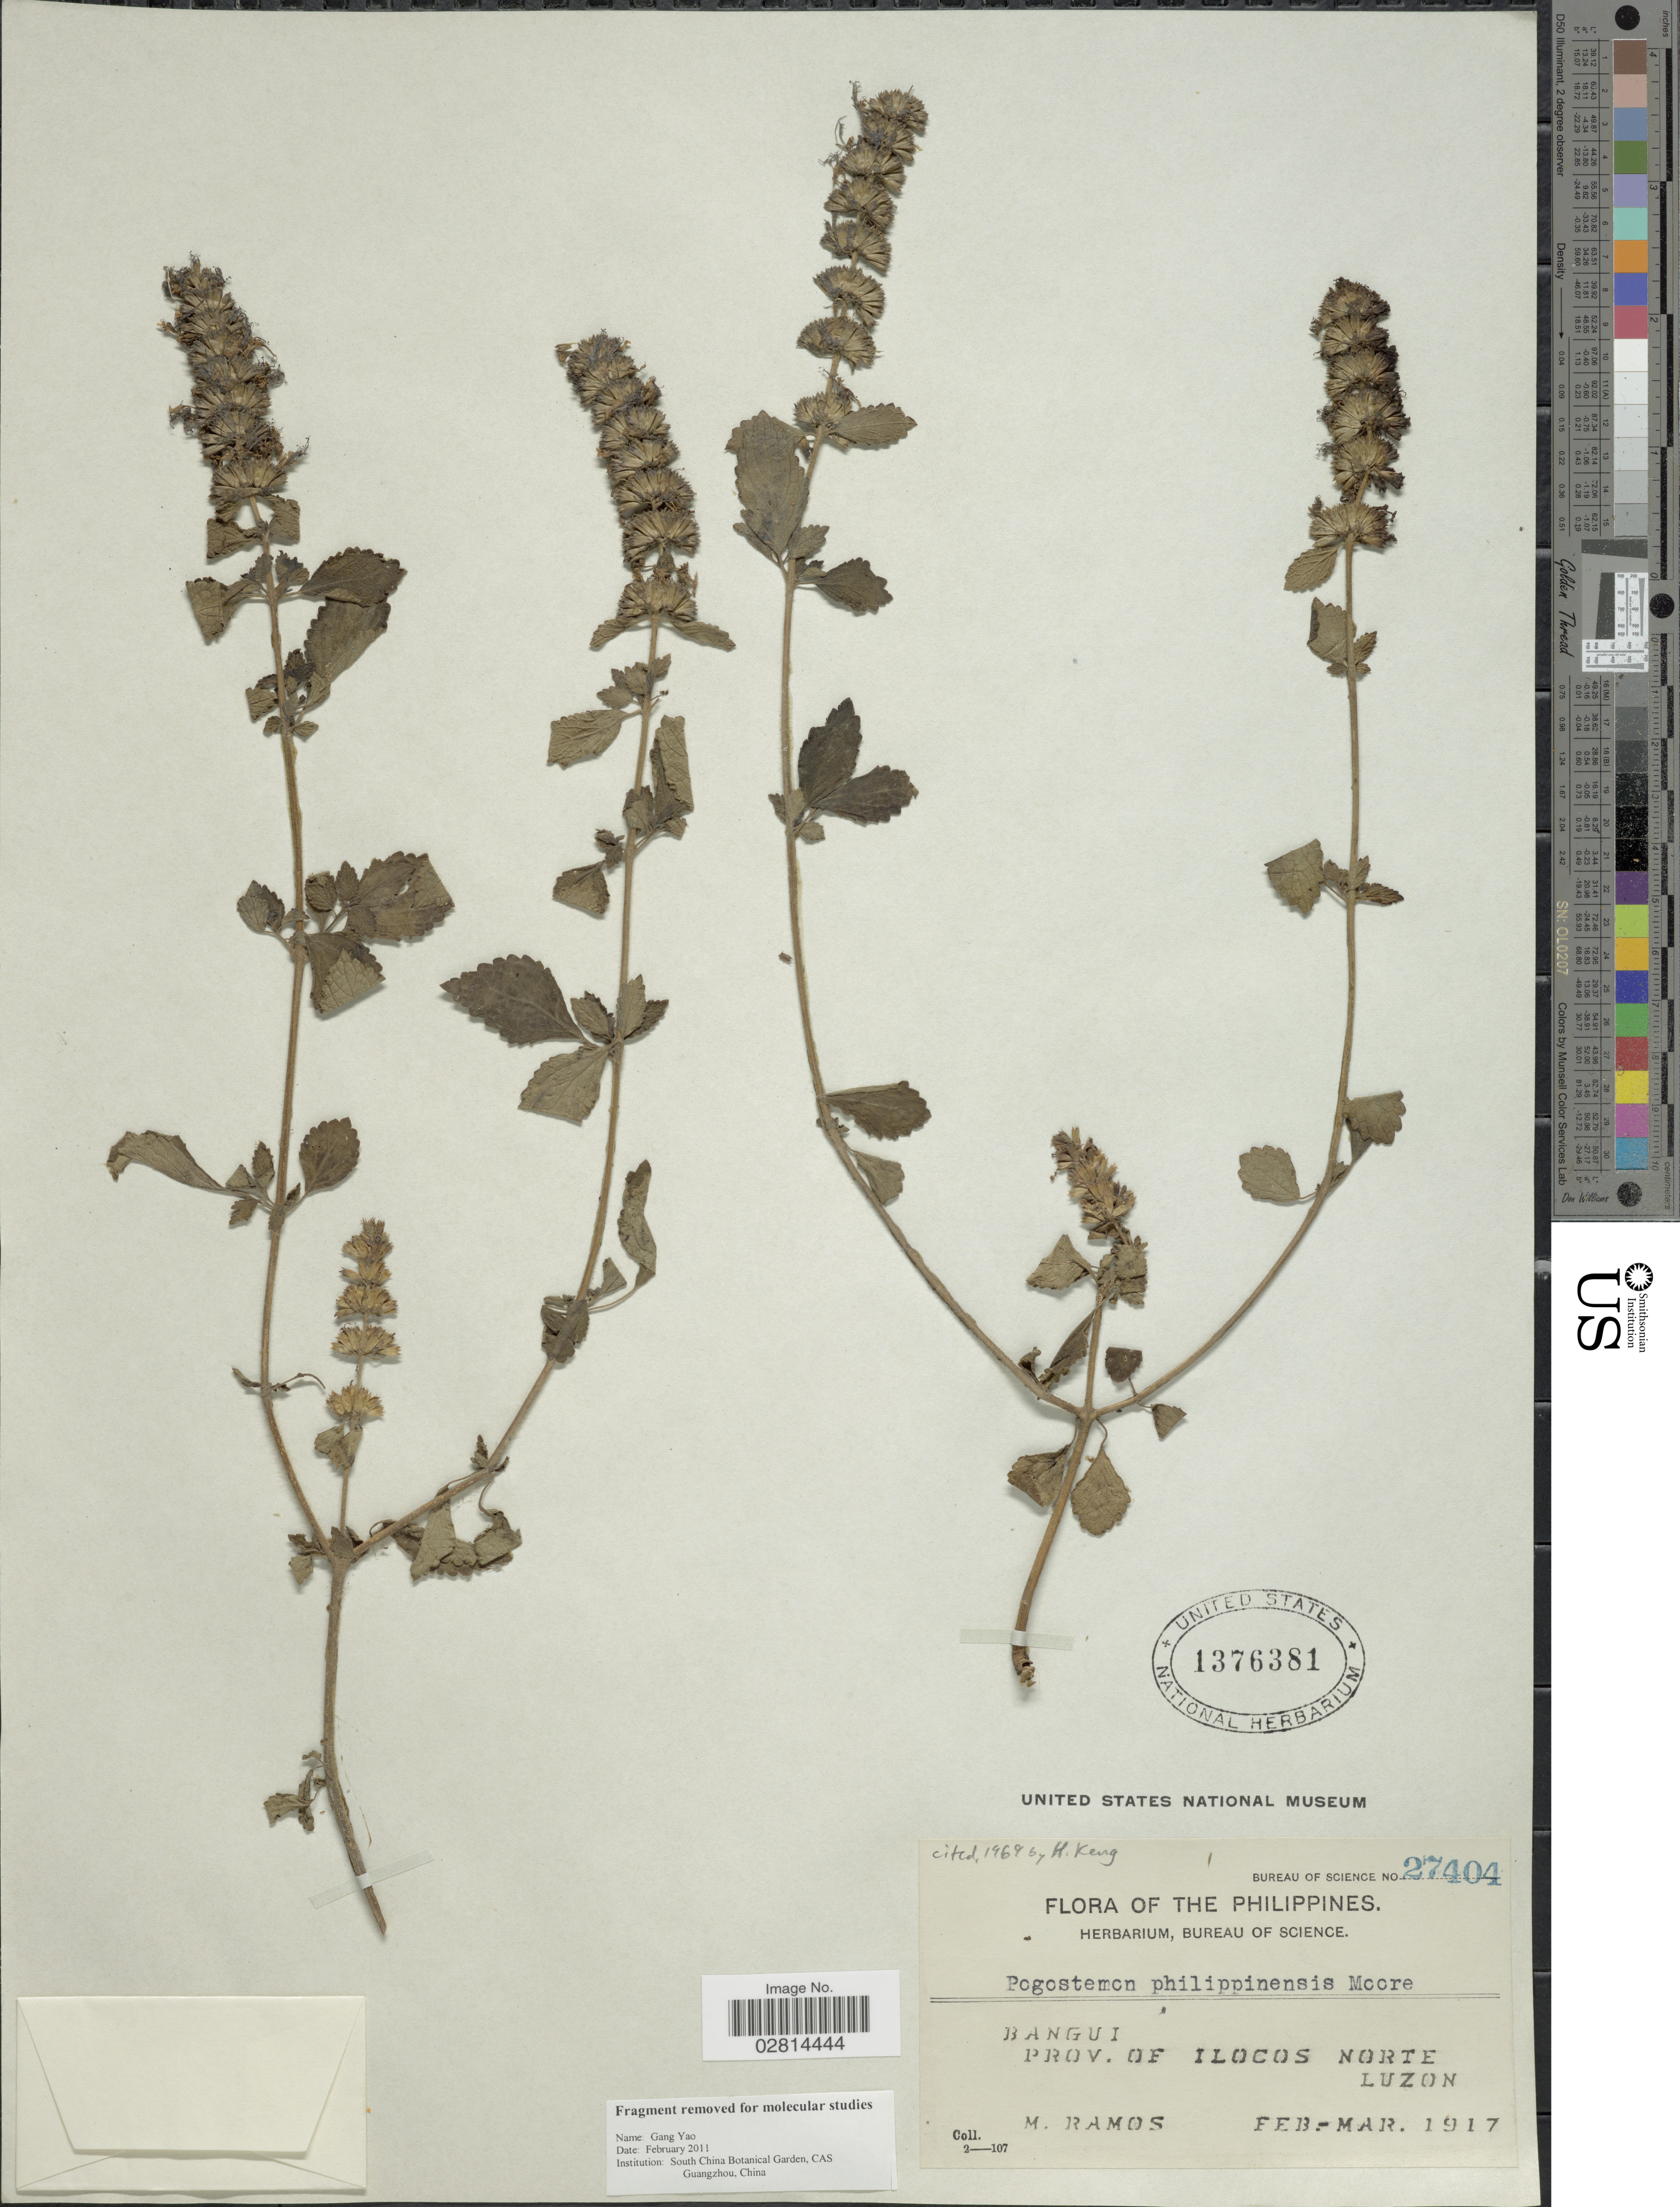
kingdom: Plantae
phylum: Tracheophyta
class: Magnoliopsida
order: Lamiales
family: Lamiaceae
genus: Pogostemon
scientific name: Pogostemon philippinensis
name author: S. Moore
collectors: M. Ramos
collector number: Bureau of Science 27404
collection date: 1917-02/1917-03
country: Philippines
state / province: Ilocos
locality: Bangui. Prov. of Ilocos Norte. Luzon.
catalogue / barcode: US 1376381